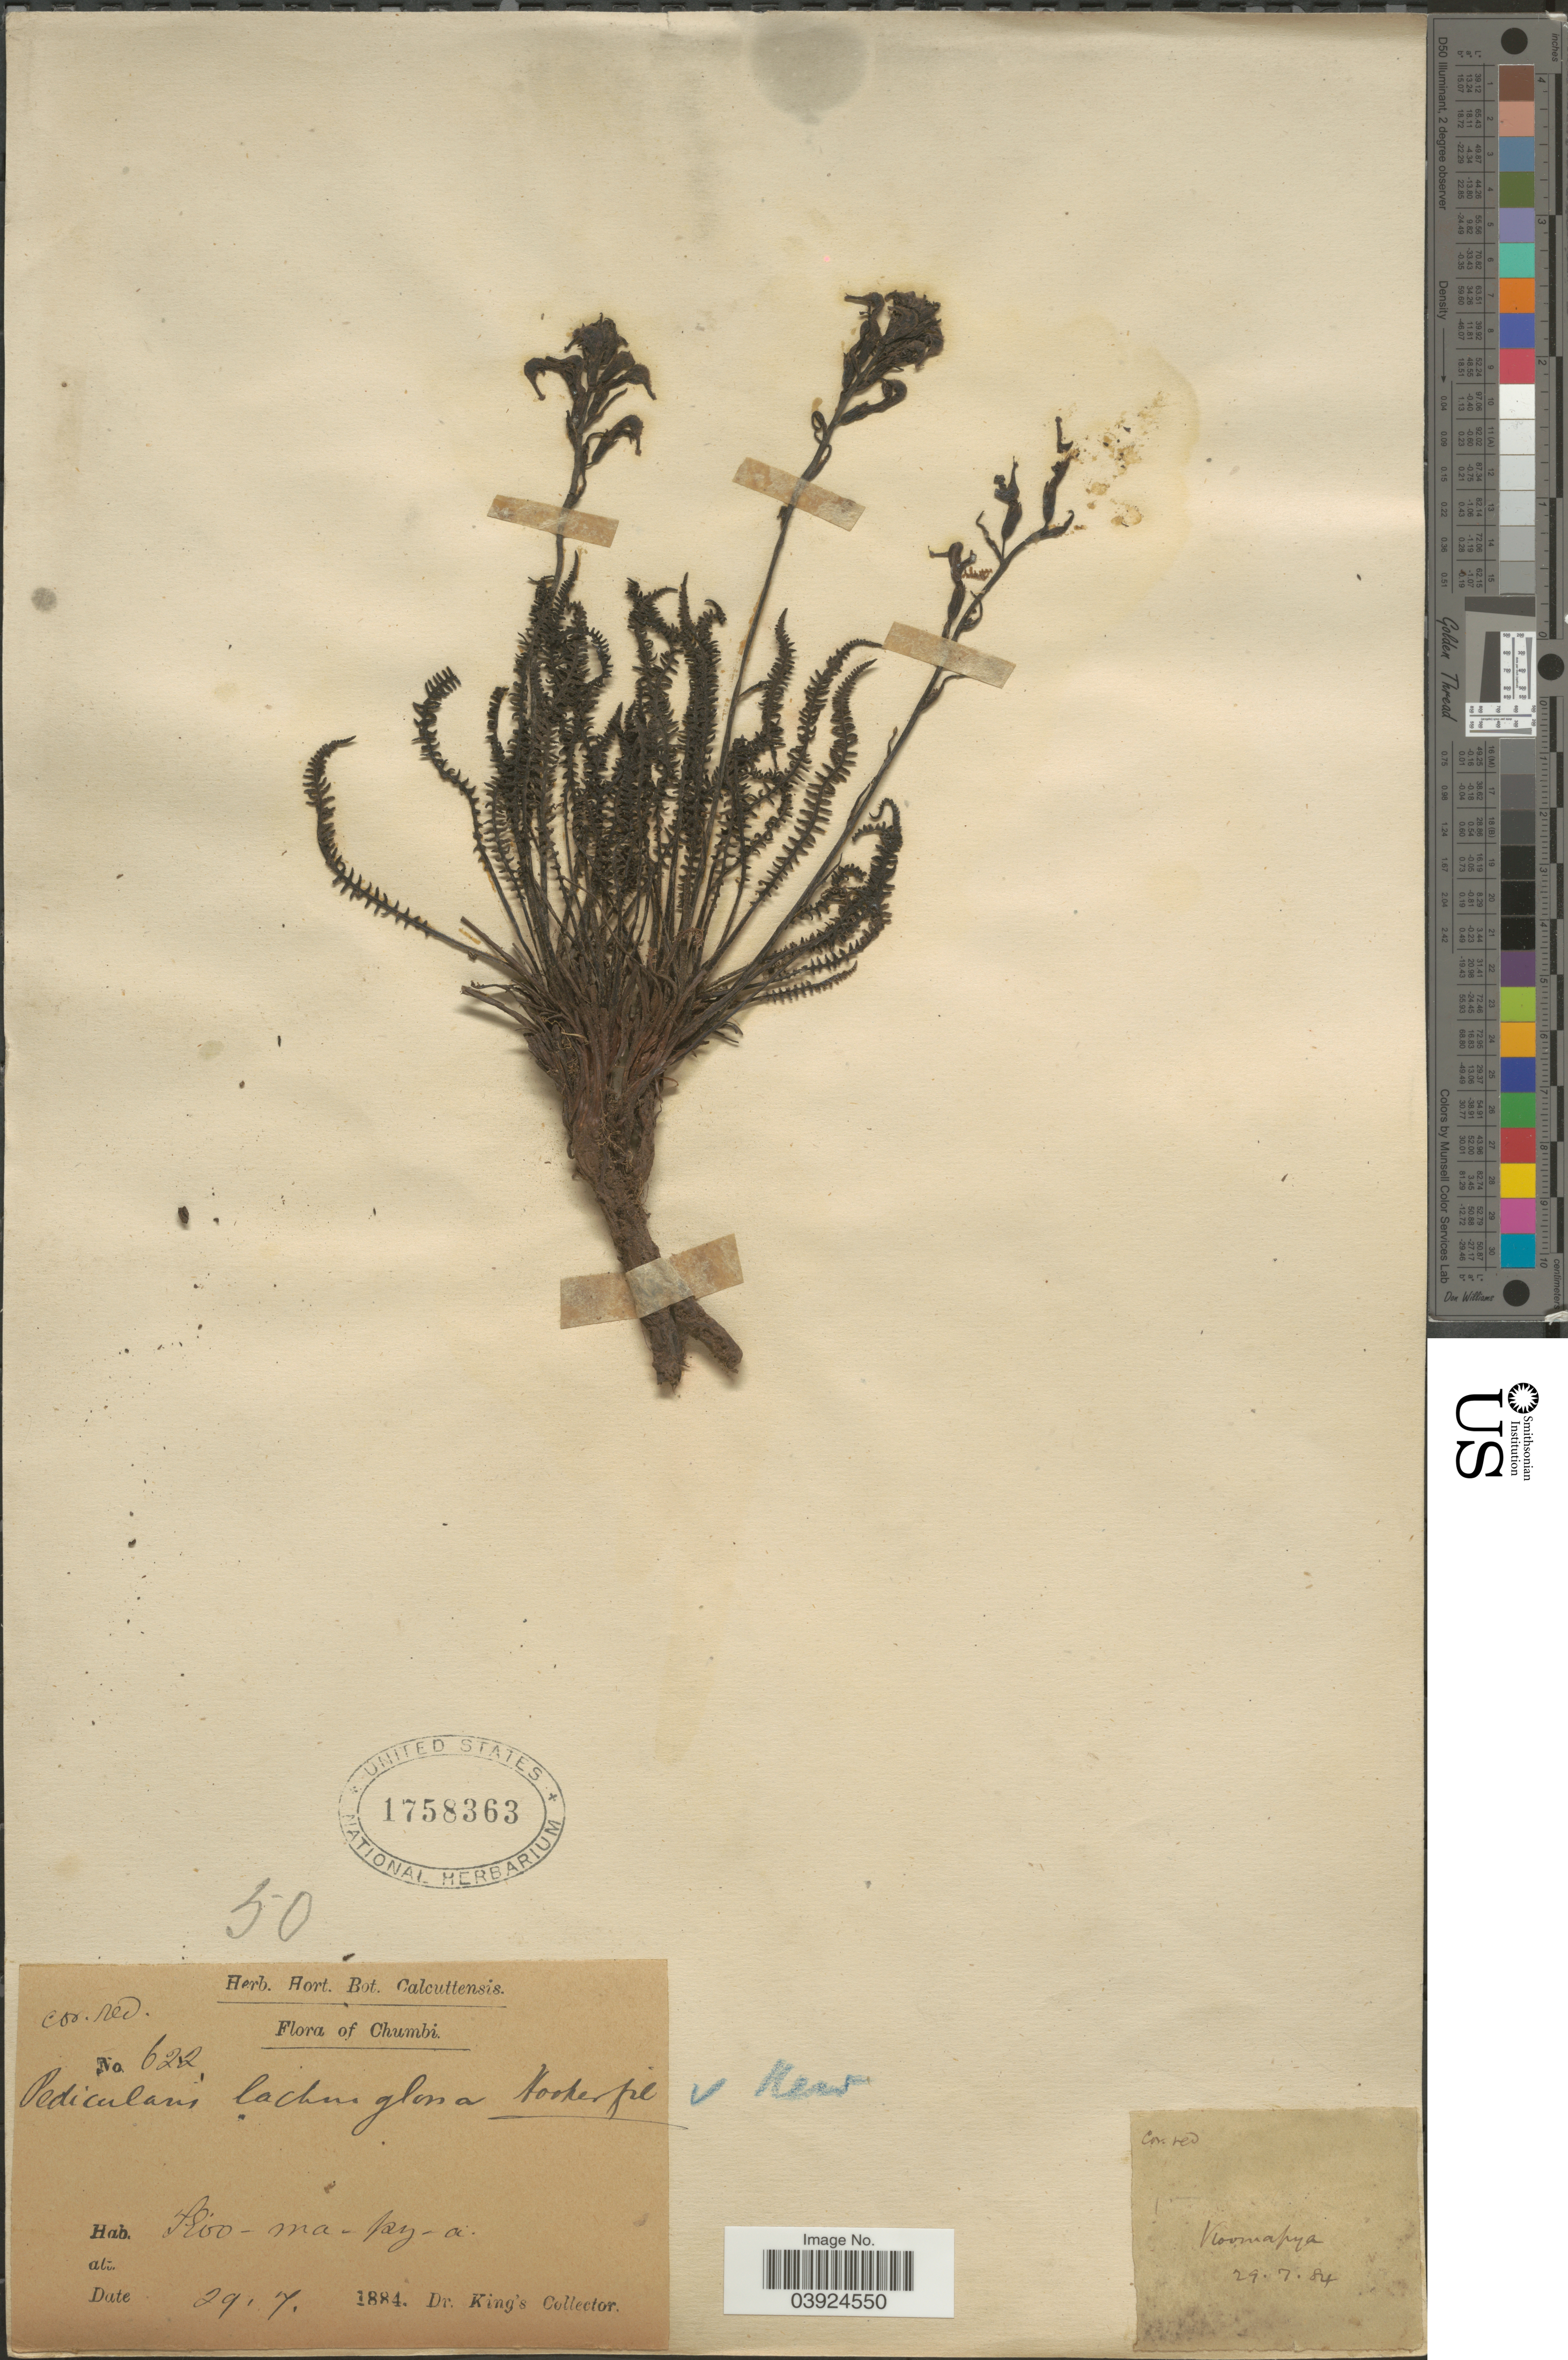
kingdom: Plantae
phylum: Tracheophyta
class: Magnoliopsida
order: Lamiales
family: Orobanchaceae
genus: Pedicularis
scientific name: Pedicularis lachnoglossa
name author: Hook. f.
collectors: Dr. King's collector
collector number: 622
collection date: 1884-07-29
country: India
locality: Chumbi. Hoo-ma-py-a.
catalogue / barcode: US 1758363